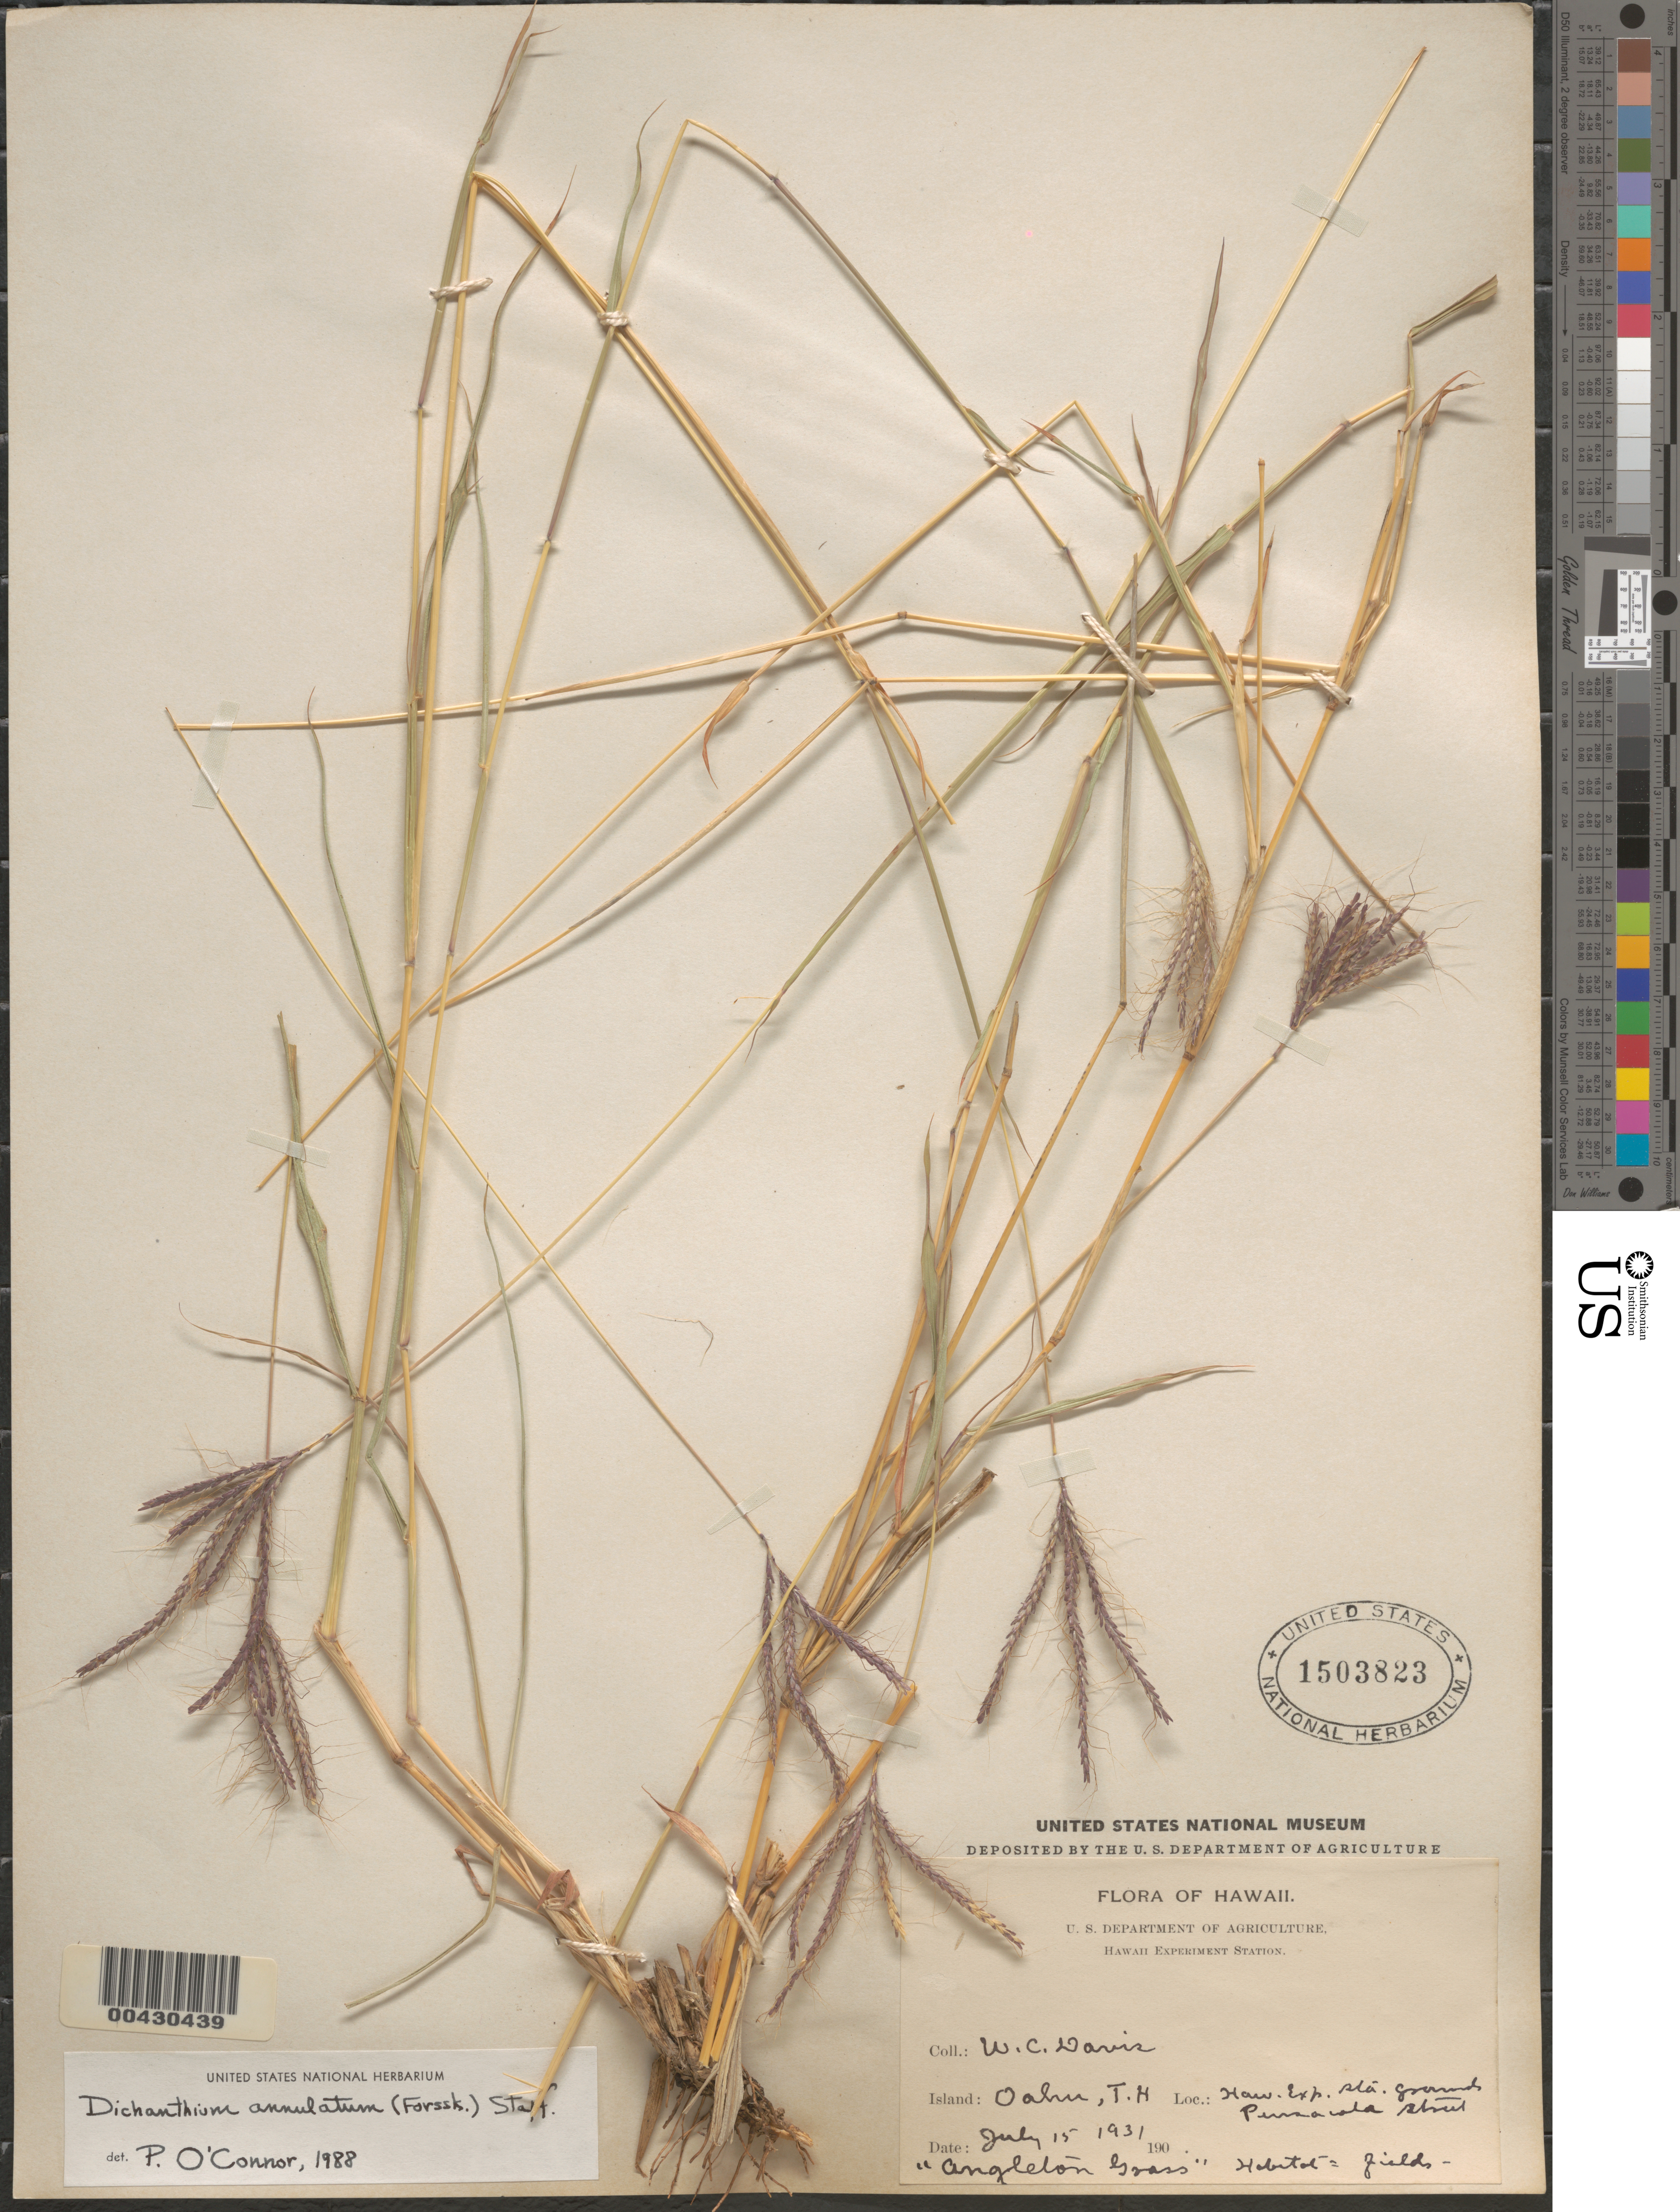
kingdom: Plantae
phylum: Tracheophyta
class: Liliopsida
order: Poales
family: Poaceae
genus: Dichanthium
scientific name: Dichanthium annulatum var. papillosum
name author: (Hochst. ex A. Rich.) de Wet & Harlan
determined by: Faccenda, K.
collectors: W. Davis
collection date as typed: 15 Jul 1931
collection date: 1931-07-15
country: United States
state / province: Hawaii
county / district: Honolulu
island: Oahu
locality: Haw. Exp. Sta. grounds, Punaula Street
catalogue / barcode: US 1503823